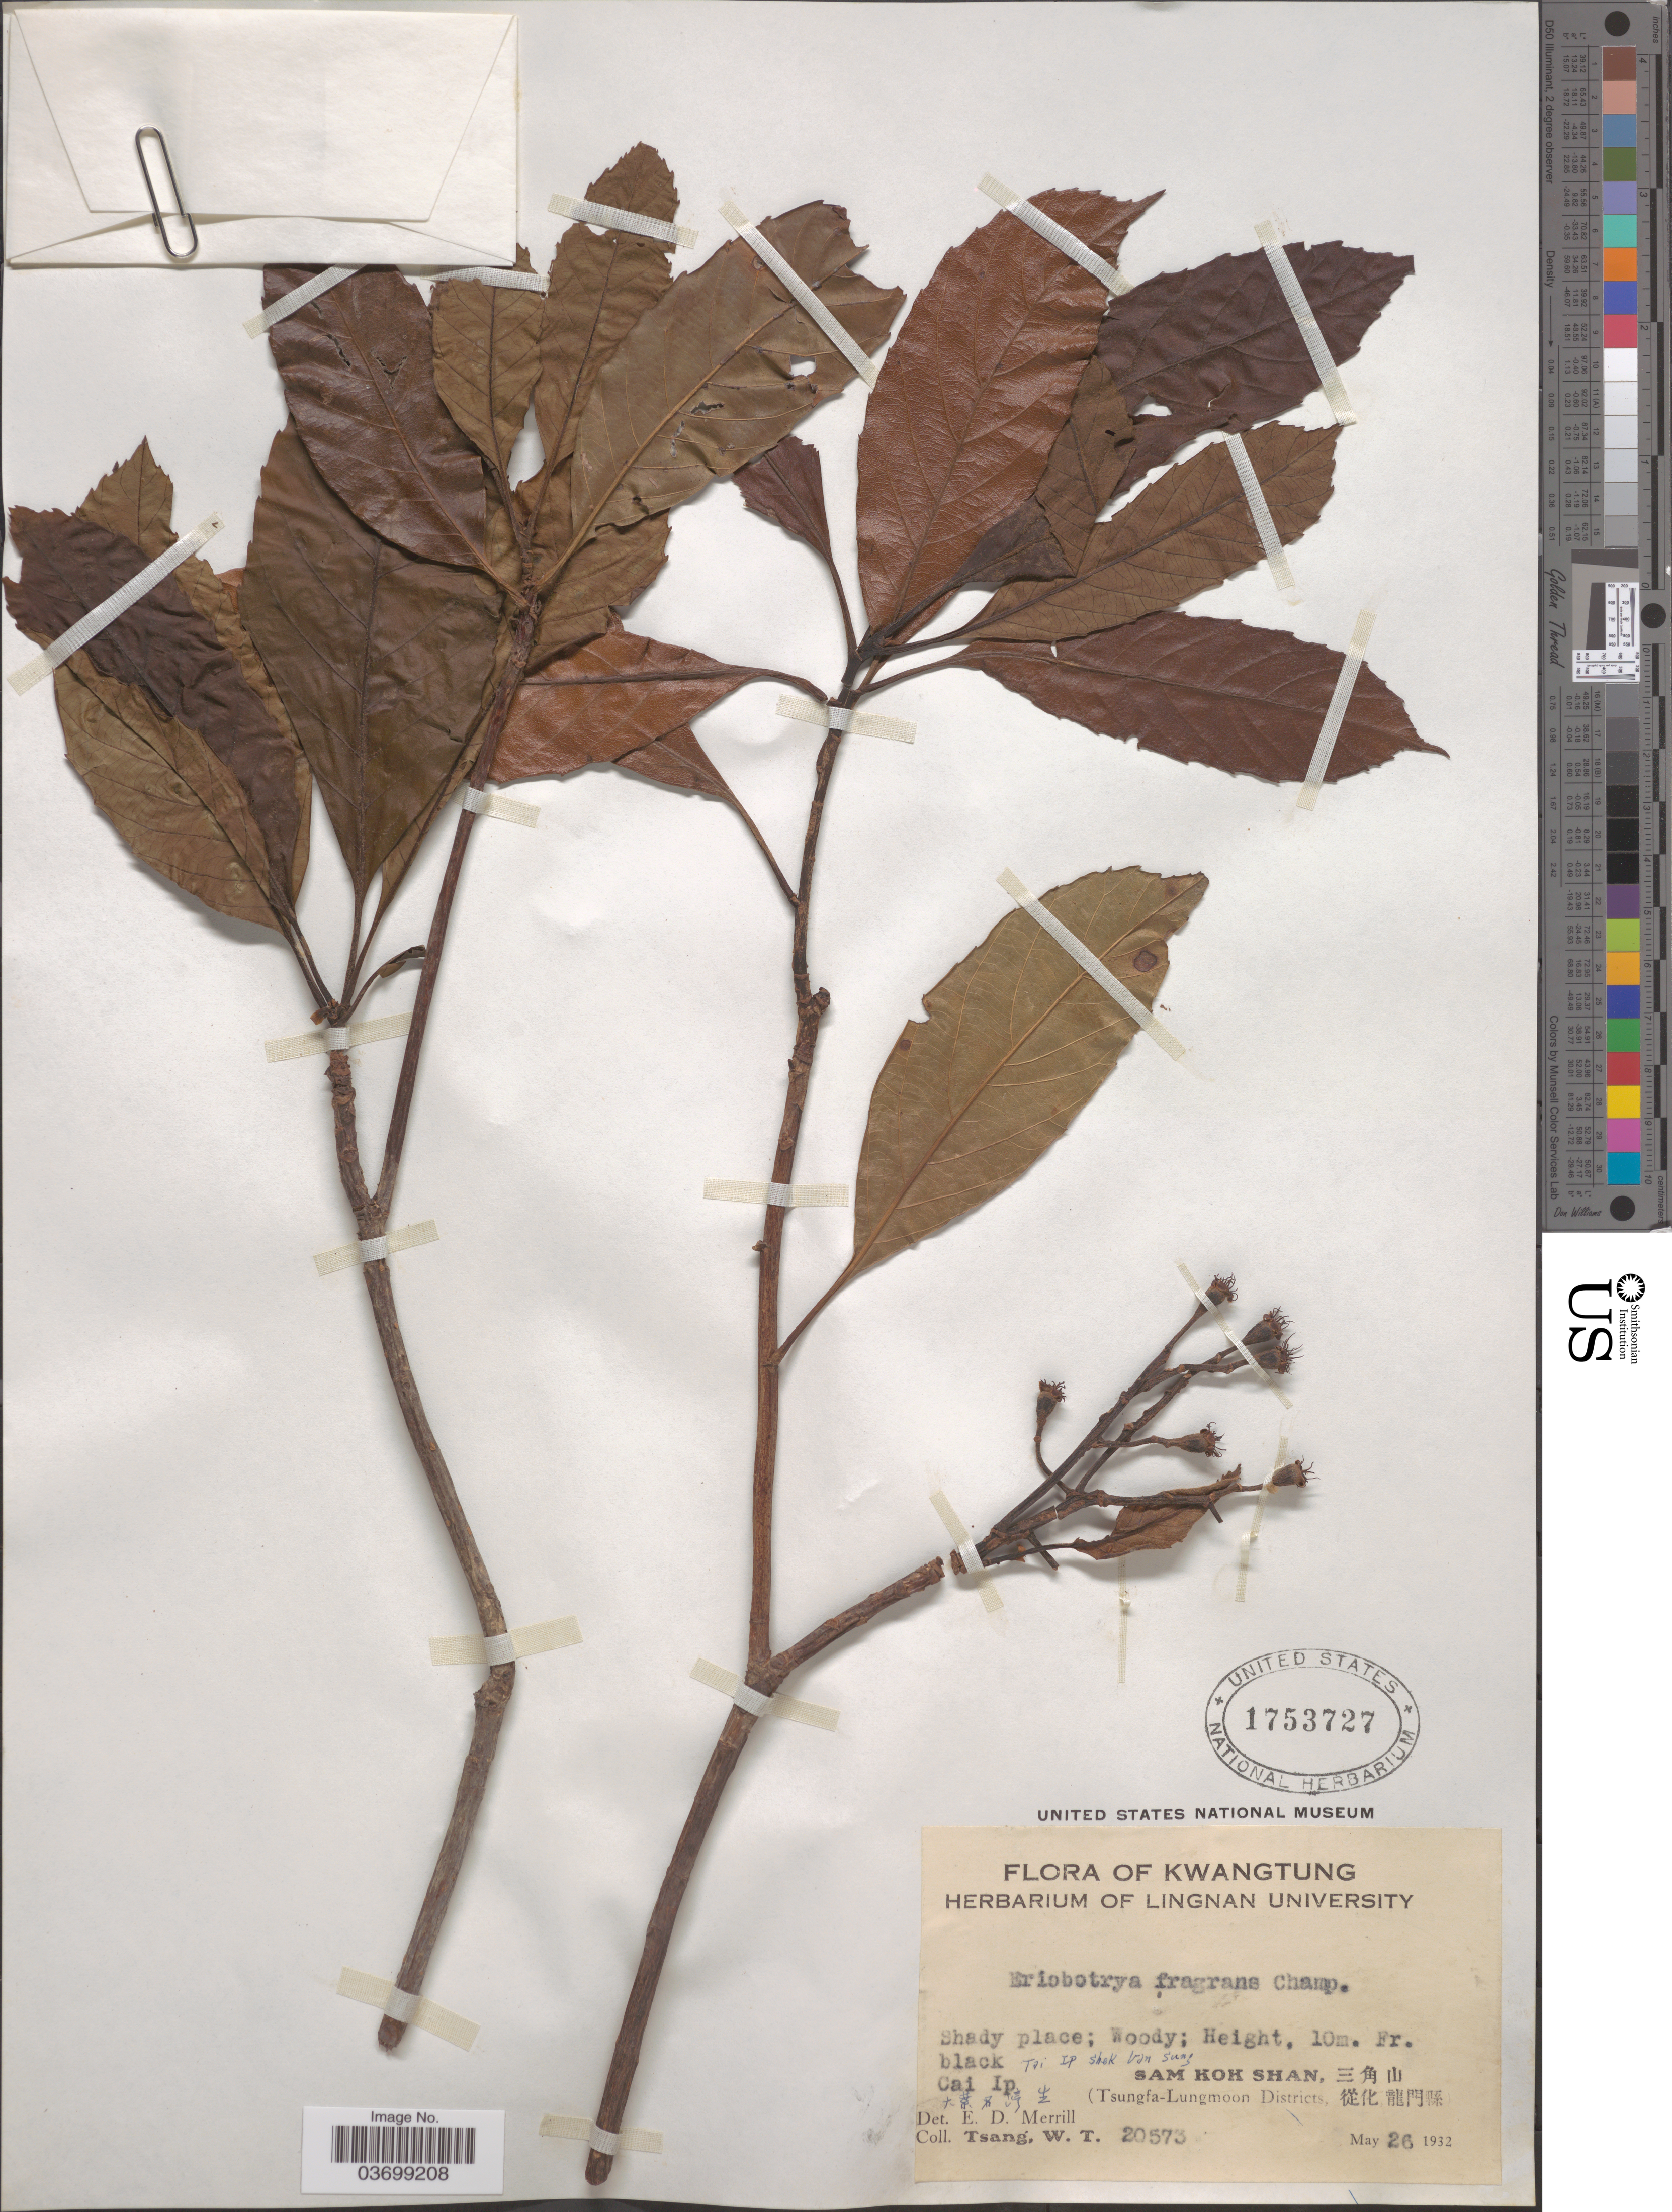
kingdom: Plantae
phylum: Tracheophyta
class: Magnoliopsida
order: Rosales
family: Rosaceae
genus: Rhaphiolepis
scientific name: Rhaphiolepis williamtelliana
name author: (Champ. ex Benth.) B.B. Liu & J. Wen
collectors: W. T. Tsang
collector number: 20573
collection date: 1932-05-26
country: China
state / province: Guangdong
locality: Tai Ip Shok Van Sung. [interpreted] Cai Ip X. Sam Kok Shan, X. (Tsungfa-Lungmoon Districts, X).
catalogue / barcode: US 1753727